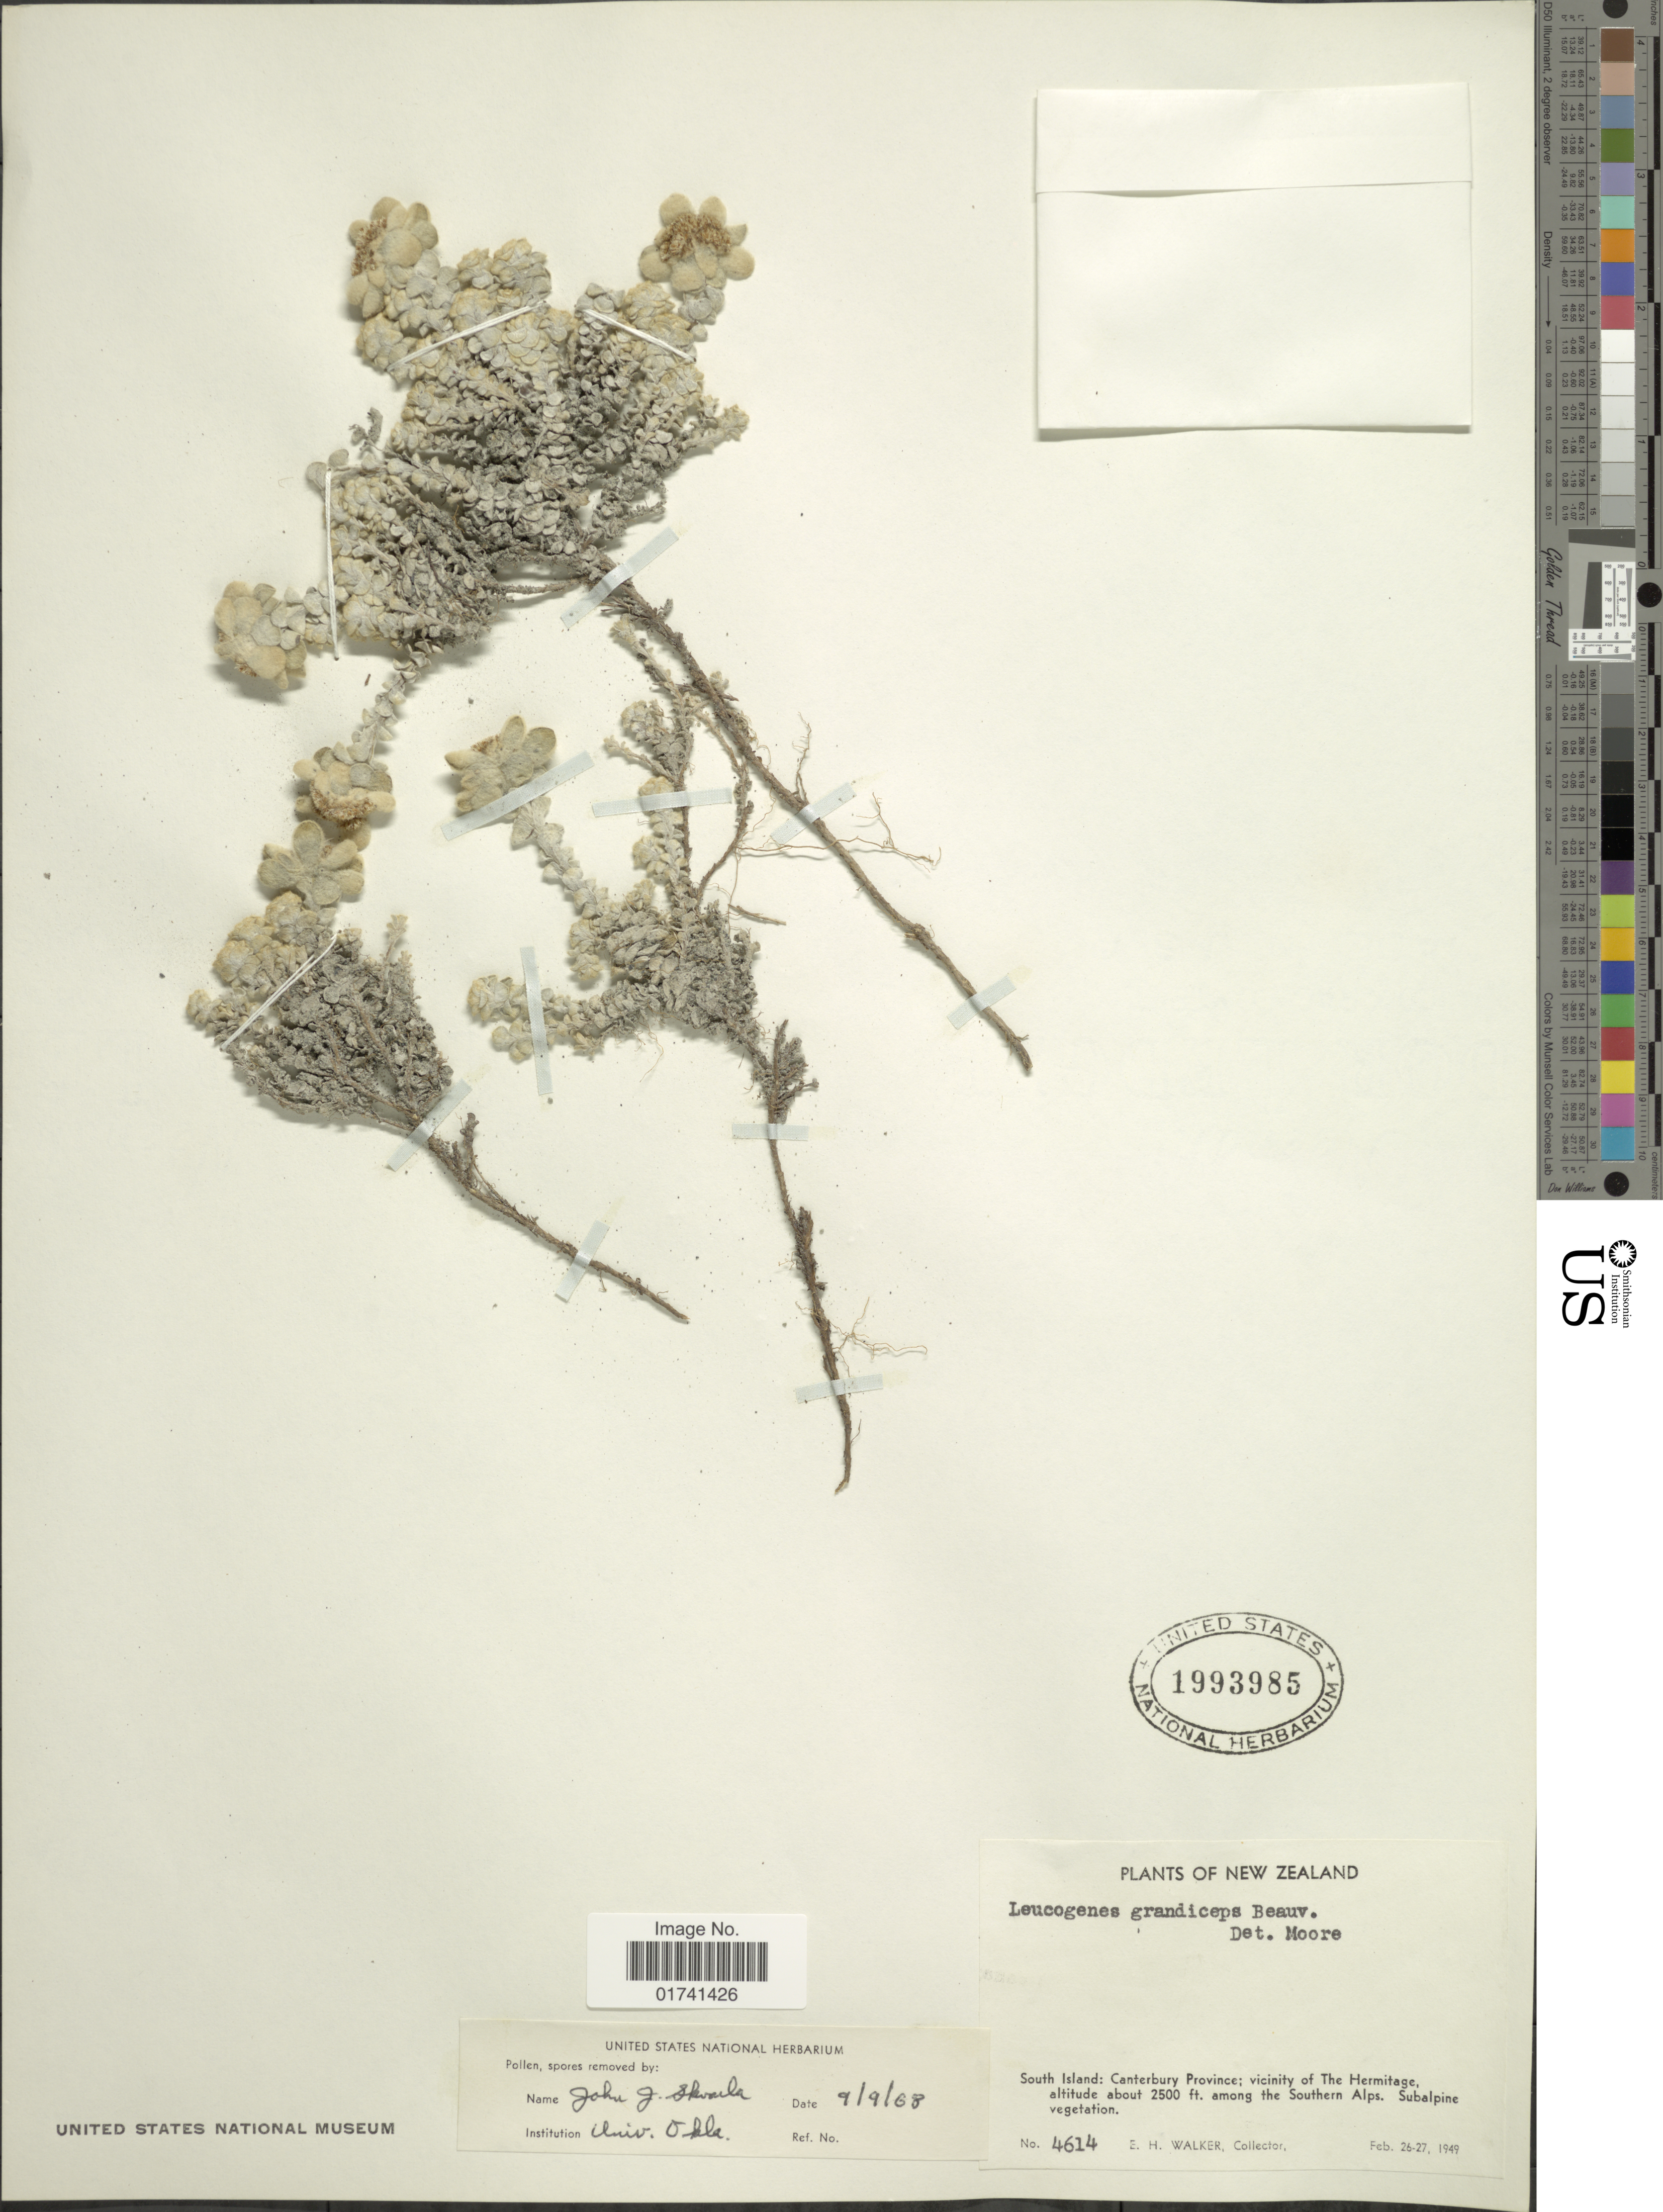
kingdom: Plantae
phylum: Tracheophyta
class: Magnoliopsida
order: Asterales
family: Asteraceae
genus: Leucogenes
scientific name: Leucogenes grandiceps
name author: P. Beauv.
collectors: E. H. Walker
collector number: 4614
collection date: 1949-02-26/1949-02-27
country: New Zealand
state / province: Canterbury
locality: South Island; vicinity of The Hermitage, among the Southern Alps.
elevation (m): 762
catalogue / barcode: US 1993985